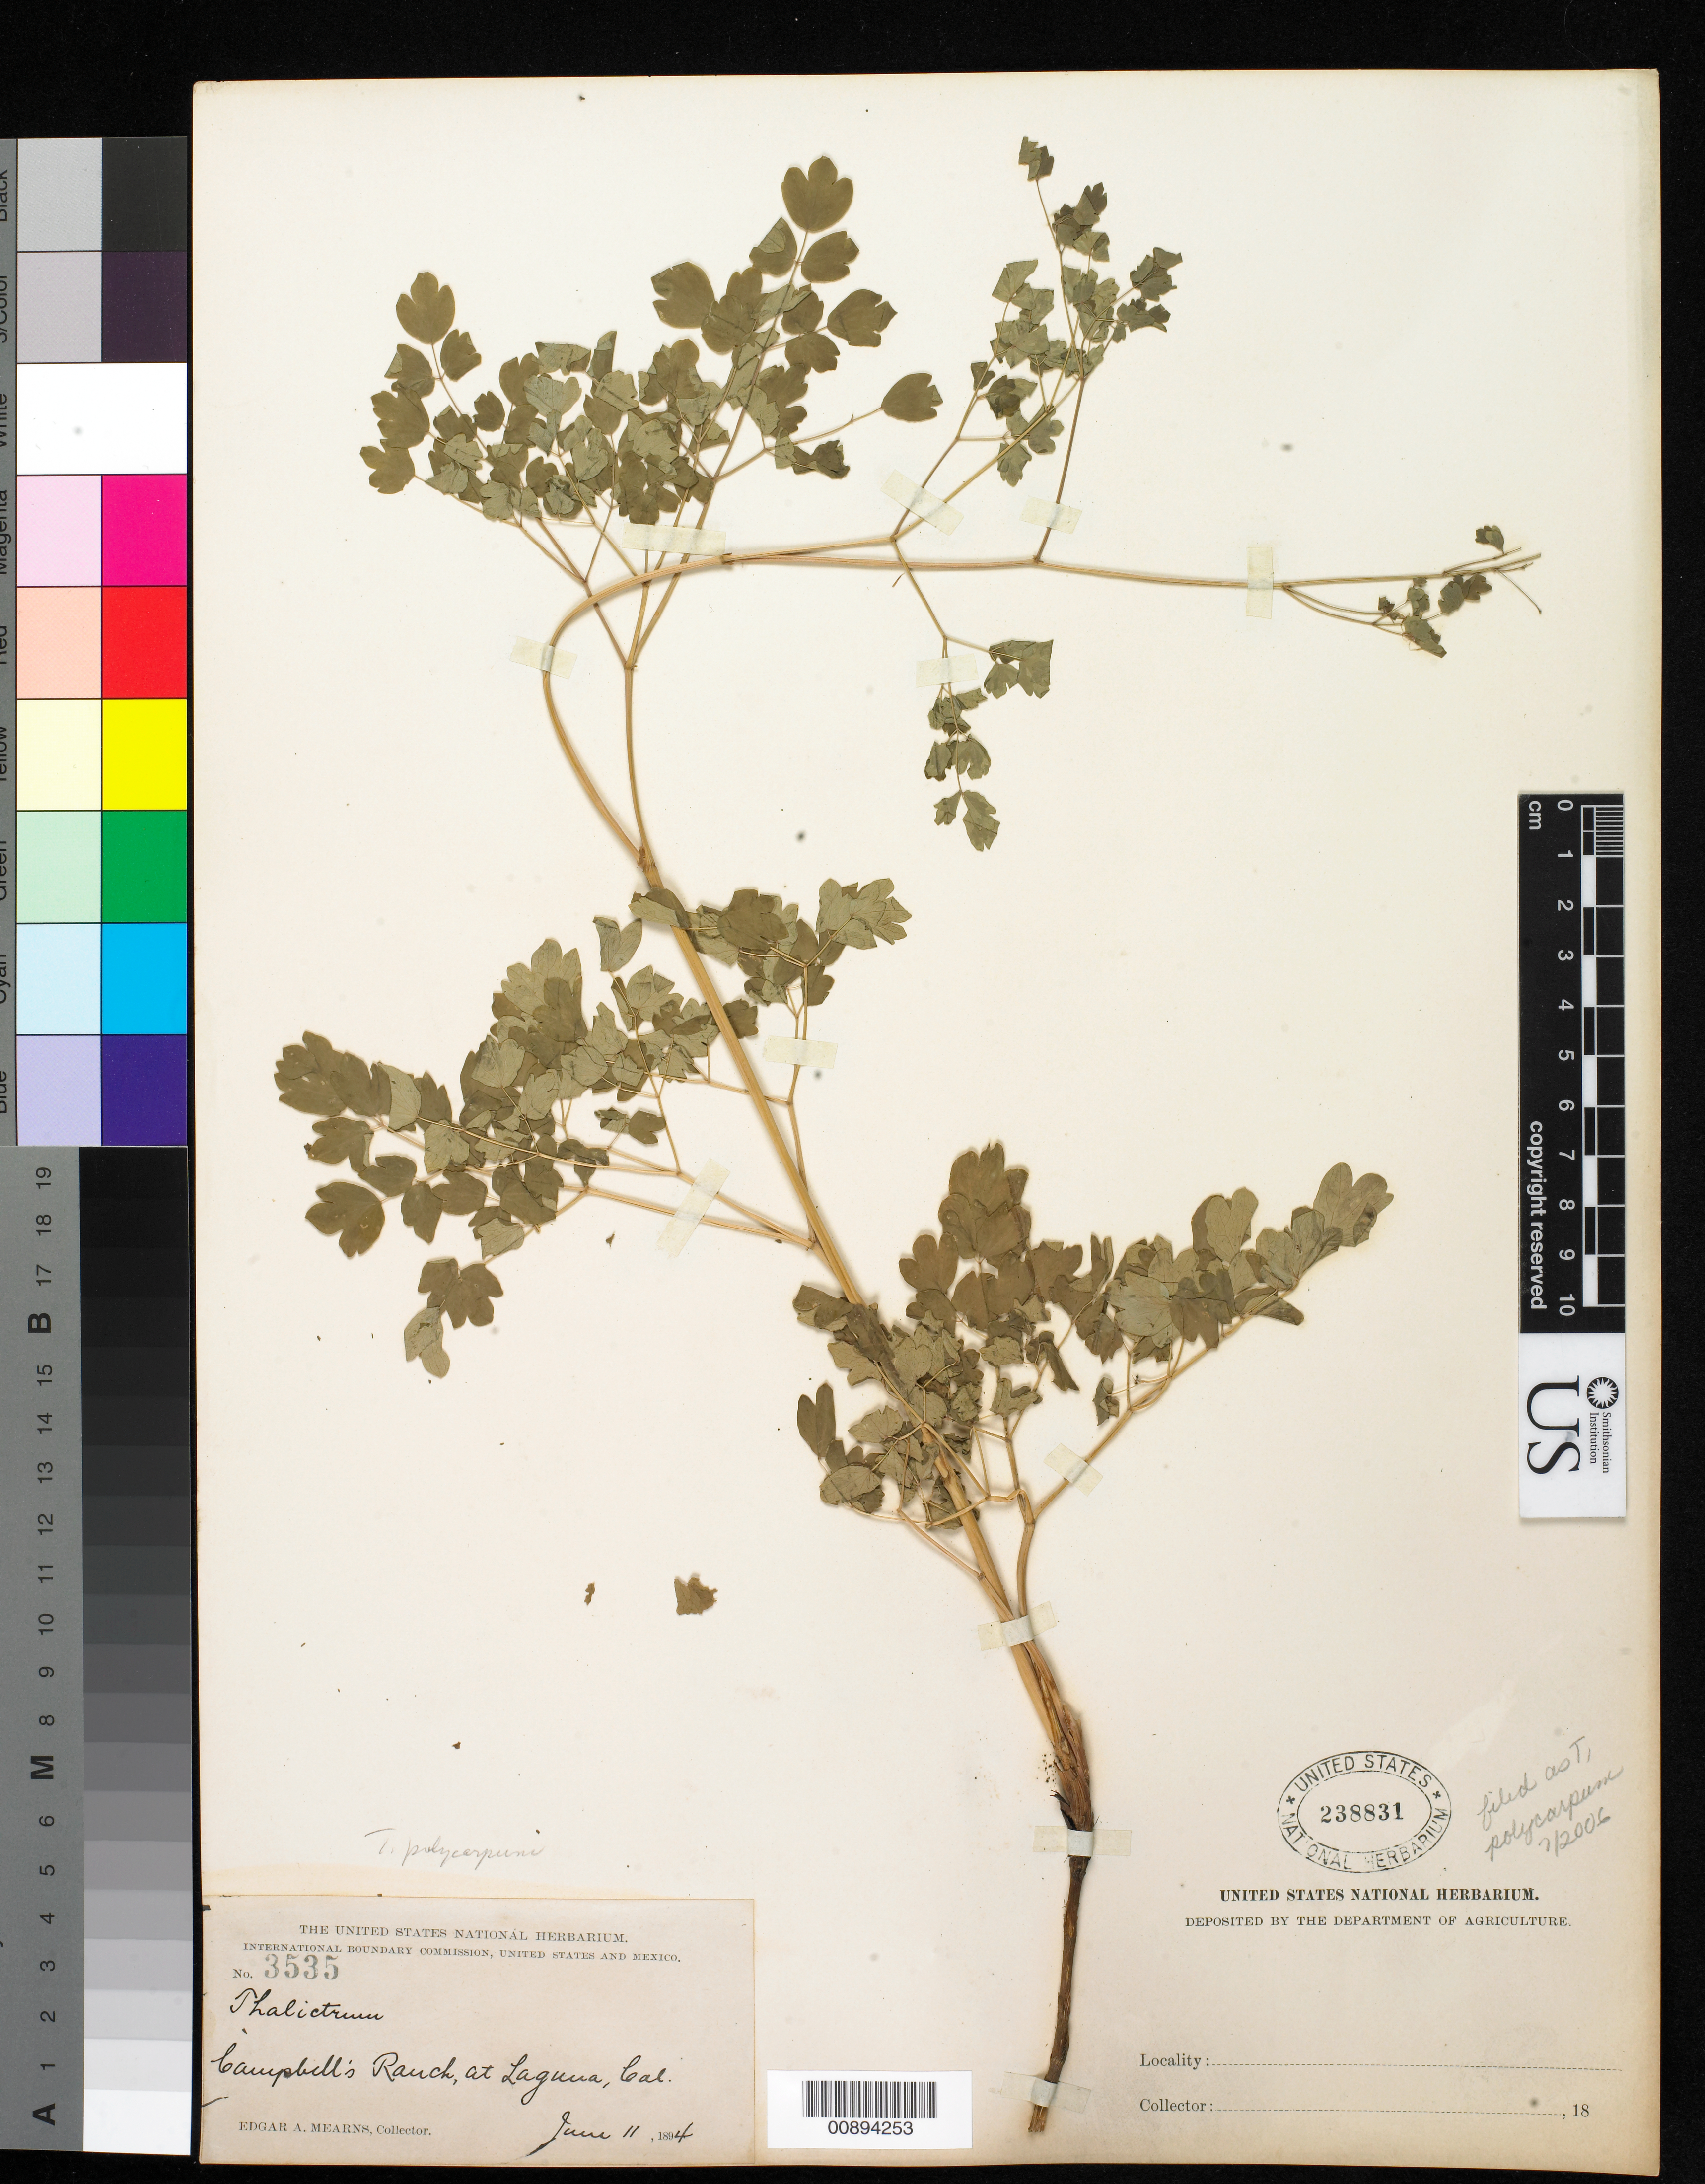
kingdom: Plantae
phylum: Tracheophyta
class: Magnoliopsida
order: Ranunculales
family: Ranunculaceae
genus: Thalictrum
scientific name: Thalictrum polycarpum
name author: (Torr.) S. Watson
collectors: E. A. Mearns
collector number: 3535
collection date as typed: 11 Jun 1894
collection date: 1894-06-11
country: United States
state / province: California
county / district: Orange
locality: Campbell's Ranch, at Laguna, California.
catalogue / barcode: US 238831